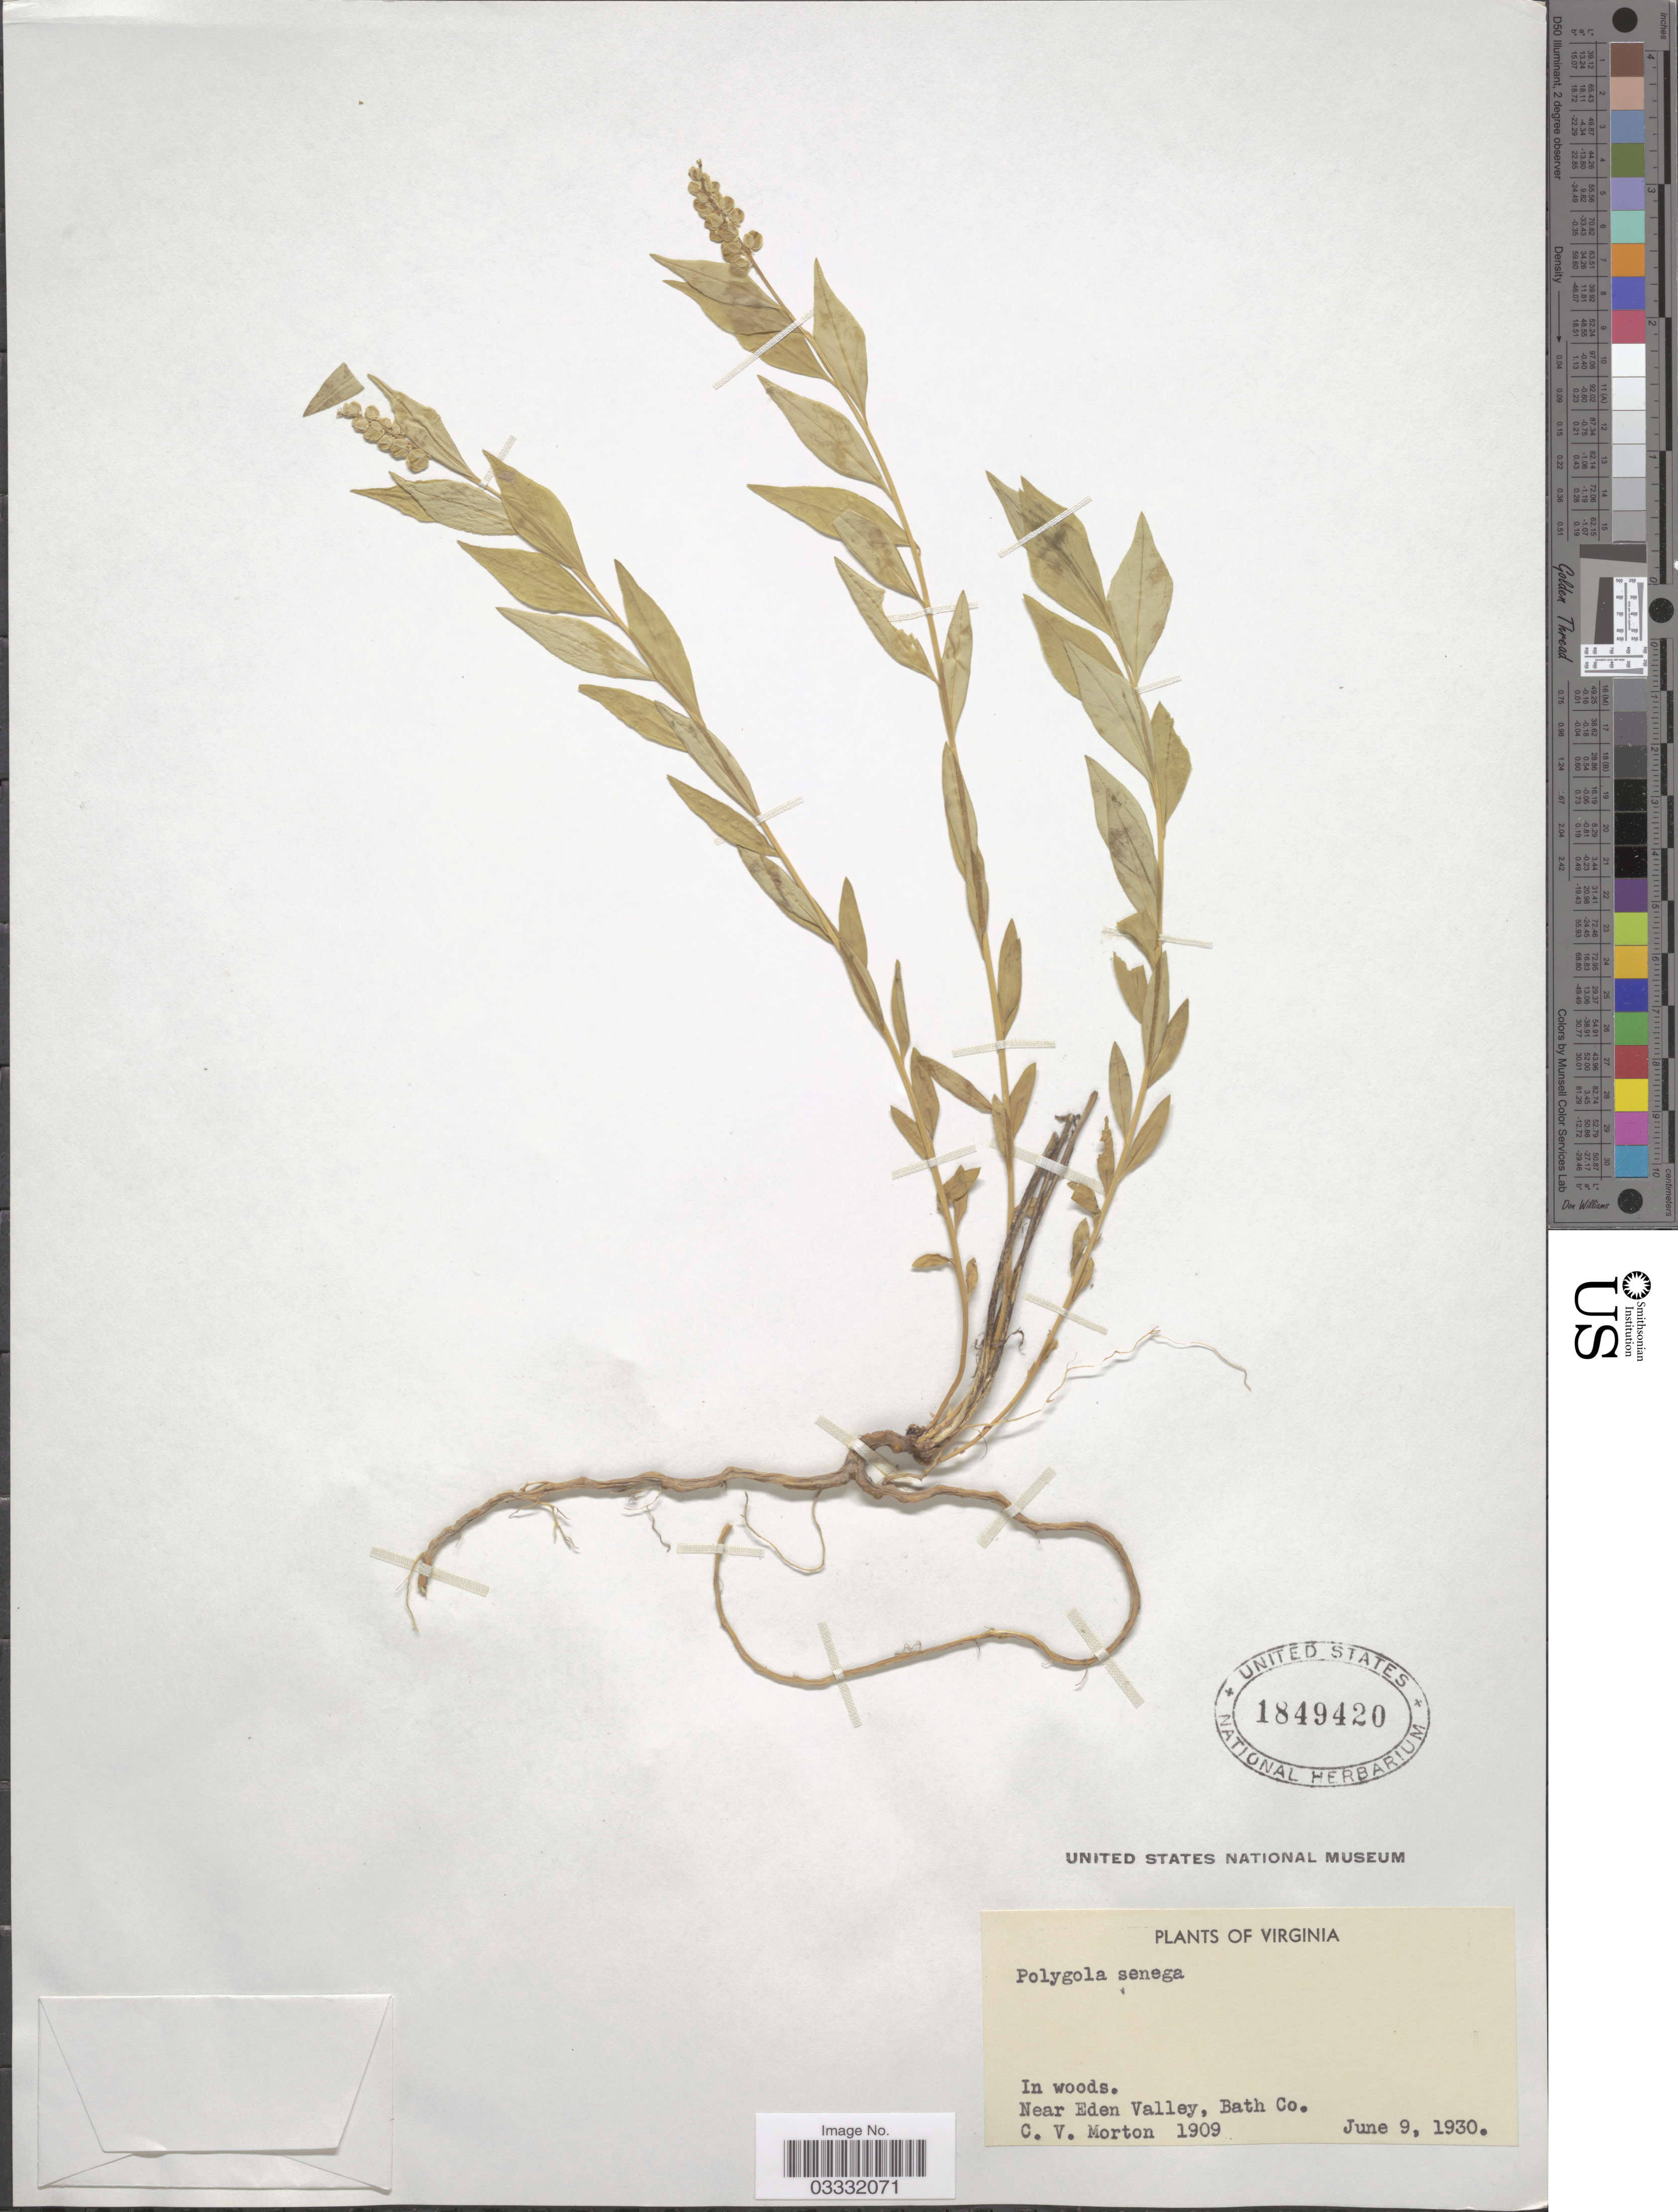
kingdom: Plantae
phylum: Tracheophyta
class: Magnoliopsida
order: Fabales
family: Polygalaceae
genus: Polygala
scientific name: Polygala senega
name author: L.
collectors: C. V. Morton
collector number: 1909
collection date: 1930-06-09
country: United States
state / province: Virginia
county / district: Bath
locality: Near Eden Valley, Bath Co.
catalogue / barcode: US 1849420